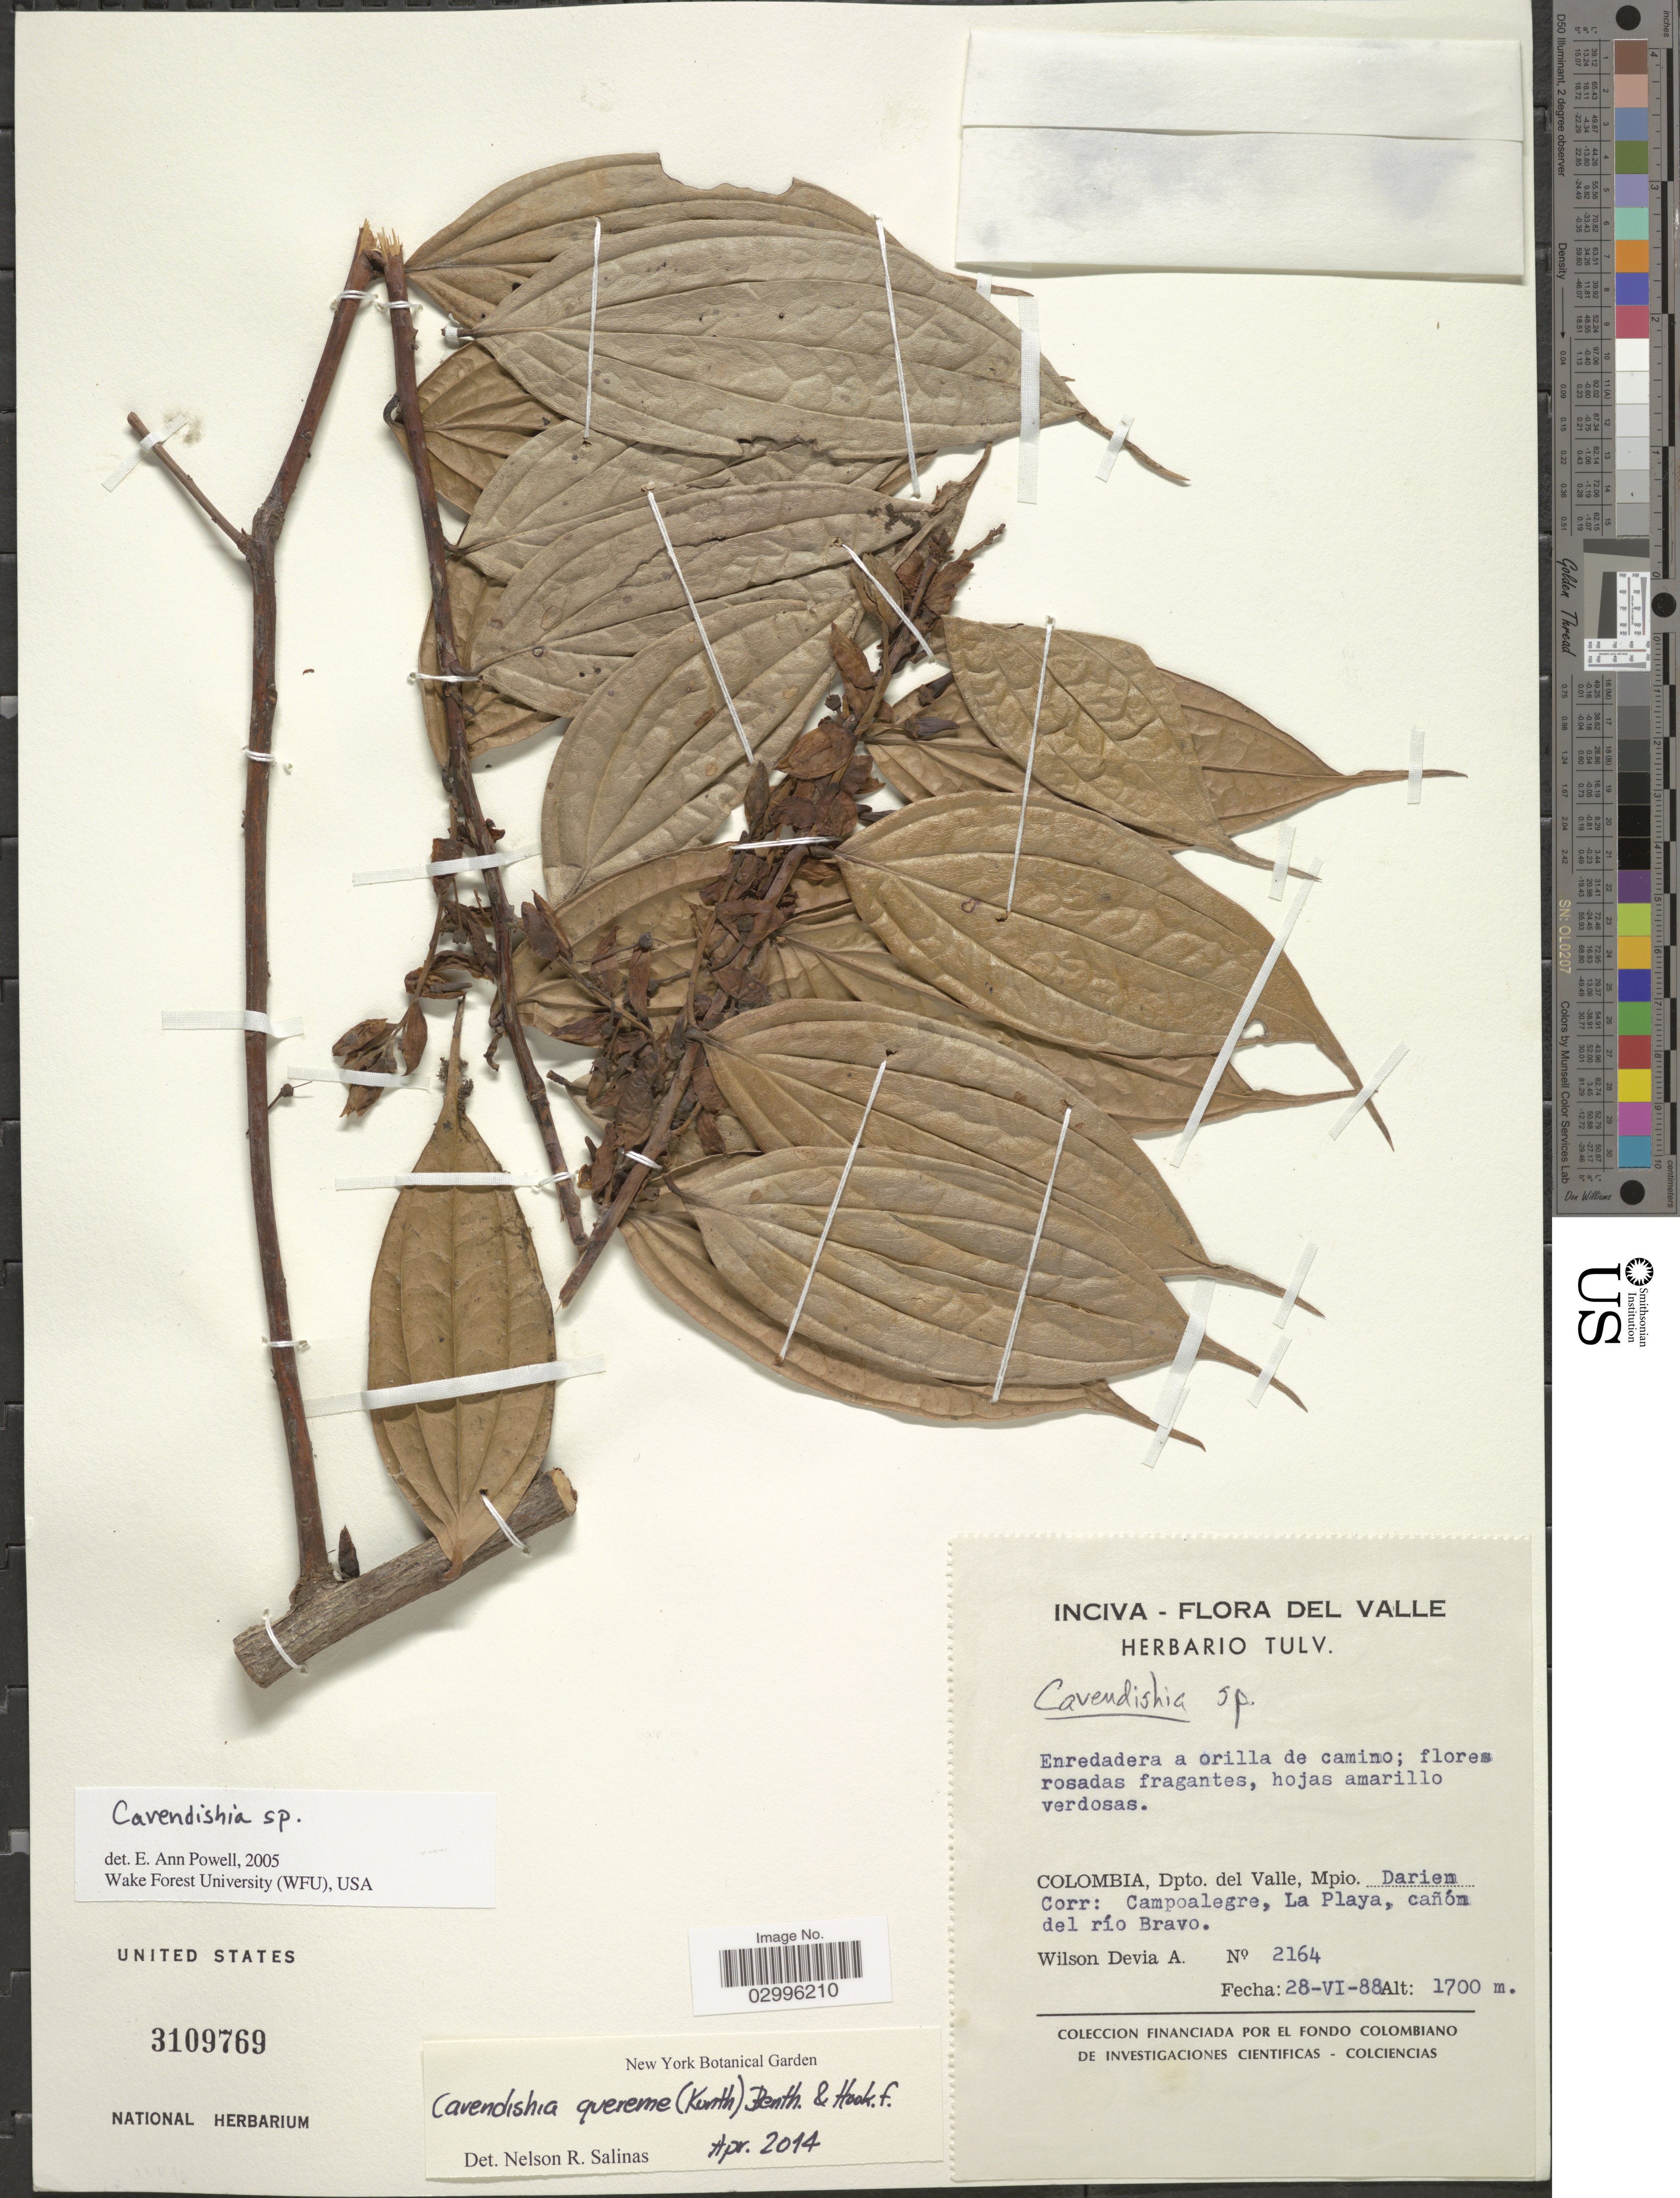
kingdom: Plantae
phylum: Tracheophyta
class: Magnoliopsida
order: Ericales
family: Ericaceae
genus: Cavendishia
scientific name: Cavendishia quereme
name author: (Kunth) Benth. & Hook. f.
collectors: W. Devia A.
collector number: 2164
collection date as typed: Transcribed d/m/y: 28/6/88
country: Colombia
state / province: Valle del Cauca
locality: Dpto. del Valle, Mpio. Darien. Corr: Campoalegre, La Playa, cañón del río Bravo.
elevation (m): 1700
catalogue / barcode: US 3109769